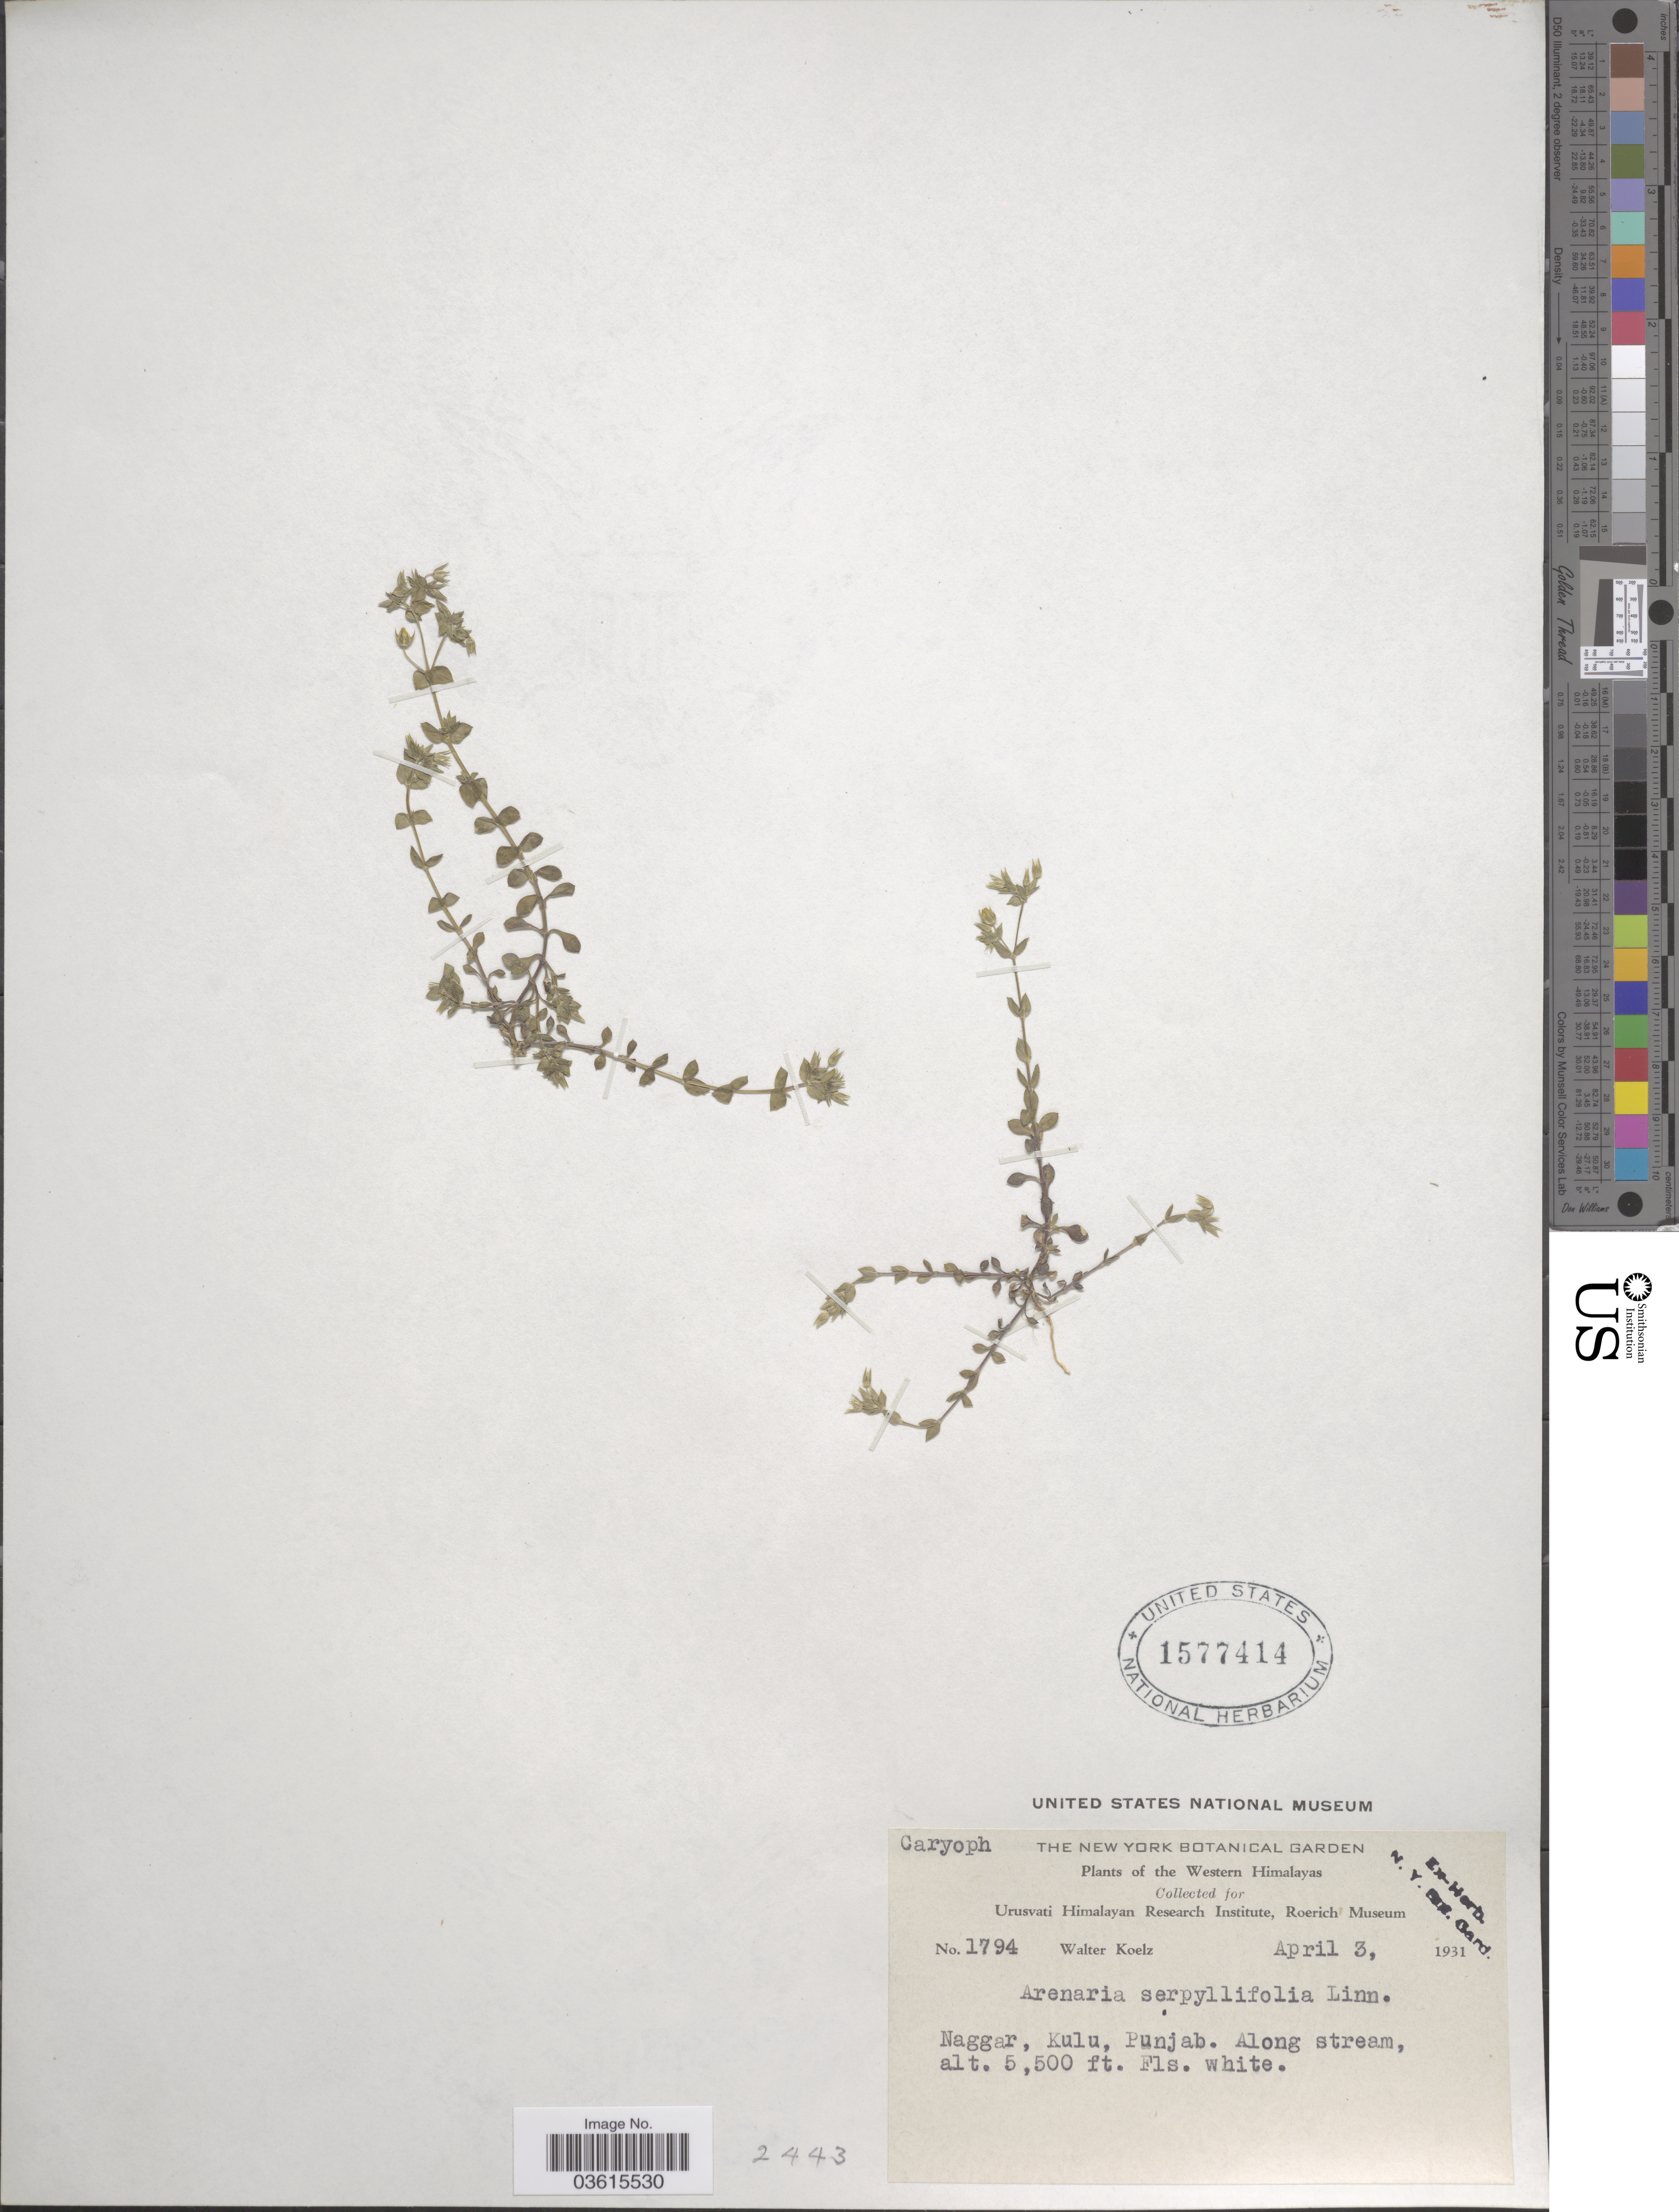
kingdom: Plantae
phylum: Tracheophyta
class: Magnoliopsida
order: Caryophyllales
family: Caryophyllaceae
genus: Arenaria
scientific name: Arenaria serpyllifolia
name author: L.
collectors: W. N. Koelz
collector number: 1794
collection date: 1931-04-03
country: India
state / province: Punjab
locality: Western Himalayas. Naggar, Kulu, Punjab.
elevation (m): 1676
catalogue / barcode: US 1577414